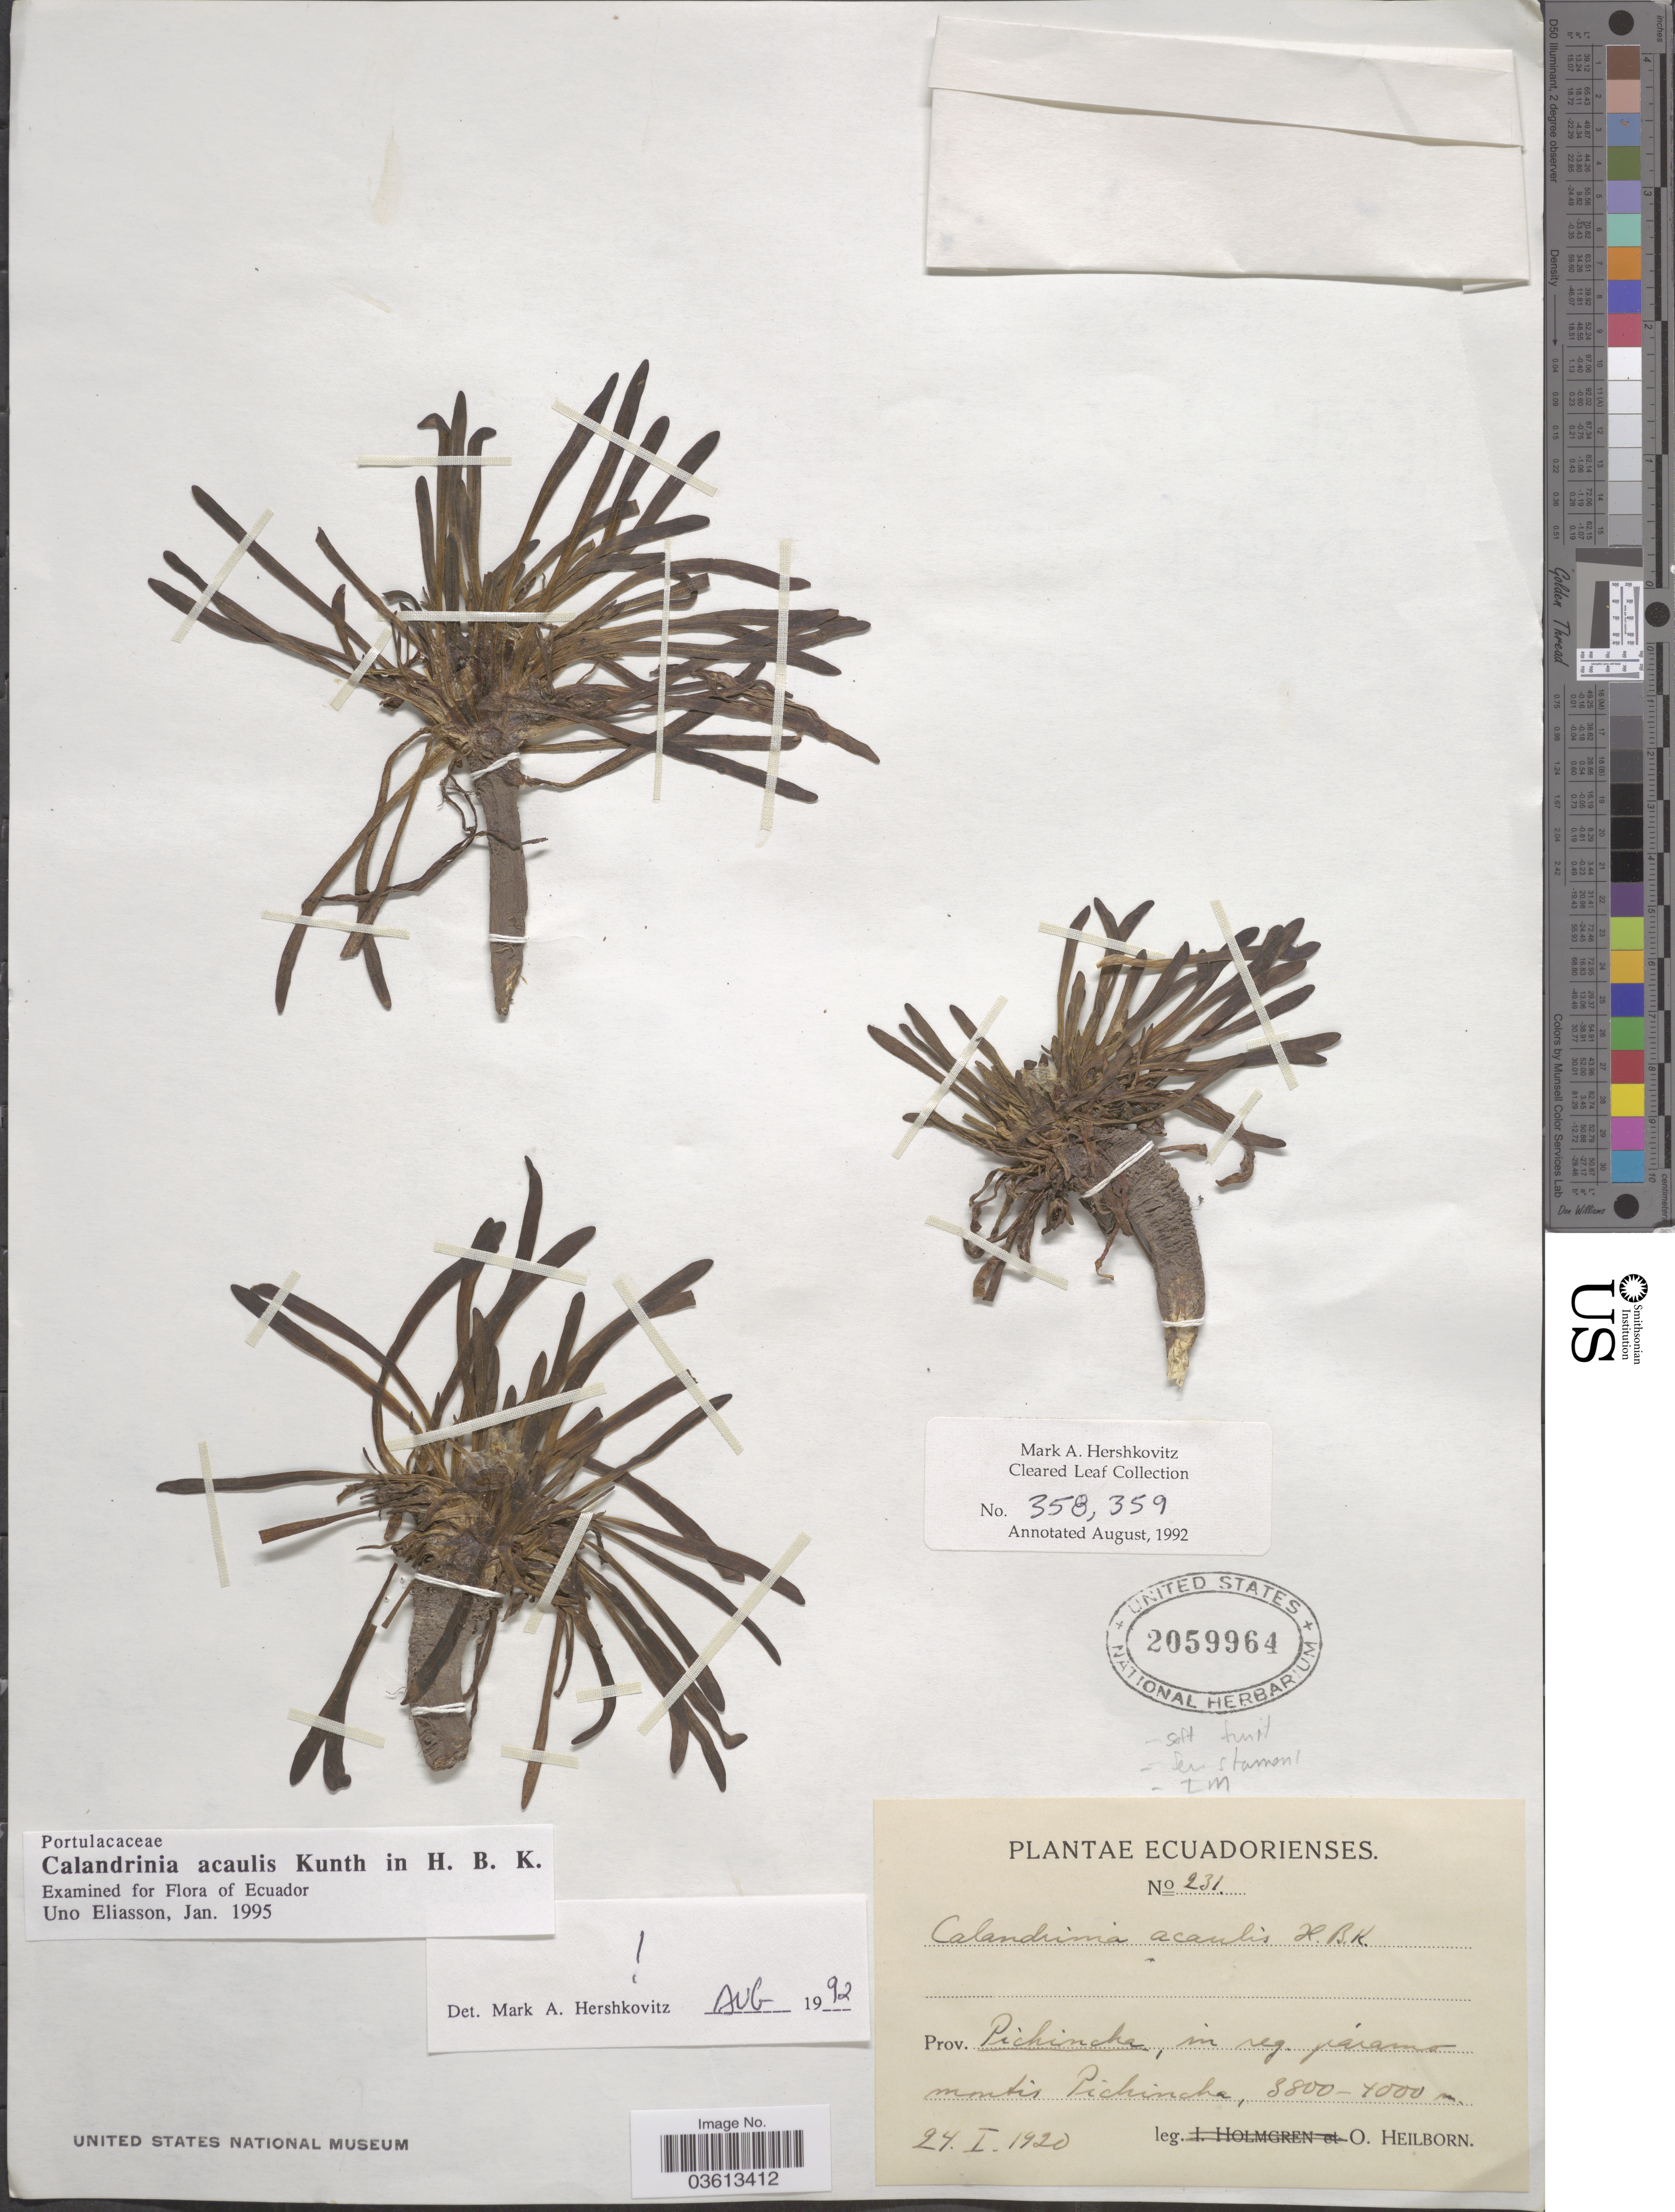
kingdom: Plantae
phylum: Tracheophyta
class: Magnoliopsida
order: Caryophyllales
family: Montiaceae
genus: Calandrinia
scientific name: Calandrinia acaulis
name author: Kunth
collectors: O. Heilbron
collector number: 231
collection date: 1920-01-24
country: Ecuador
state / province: Pichincha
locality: In reg. páramo montis Pichincha.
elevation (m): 3800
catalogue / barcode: US 2059964